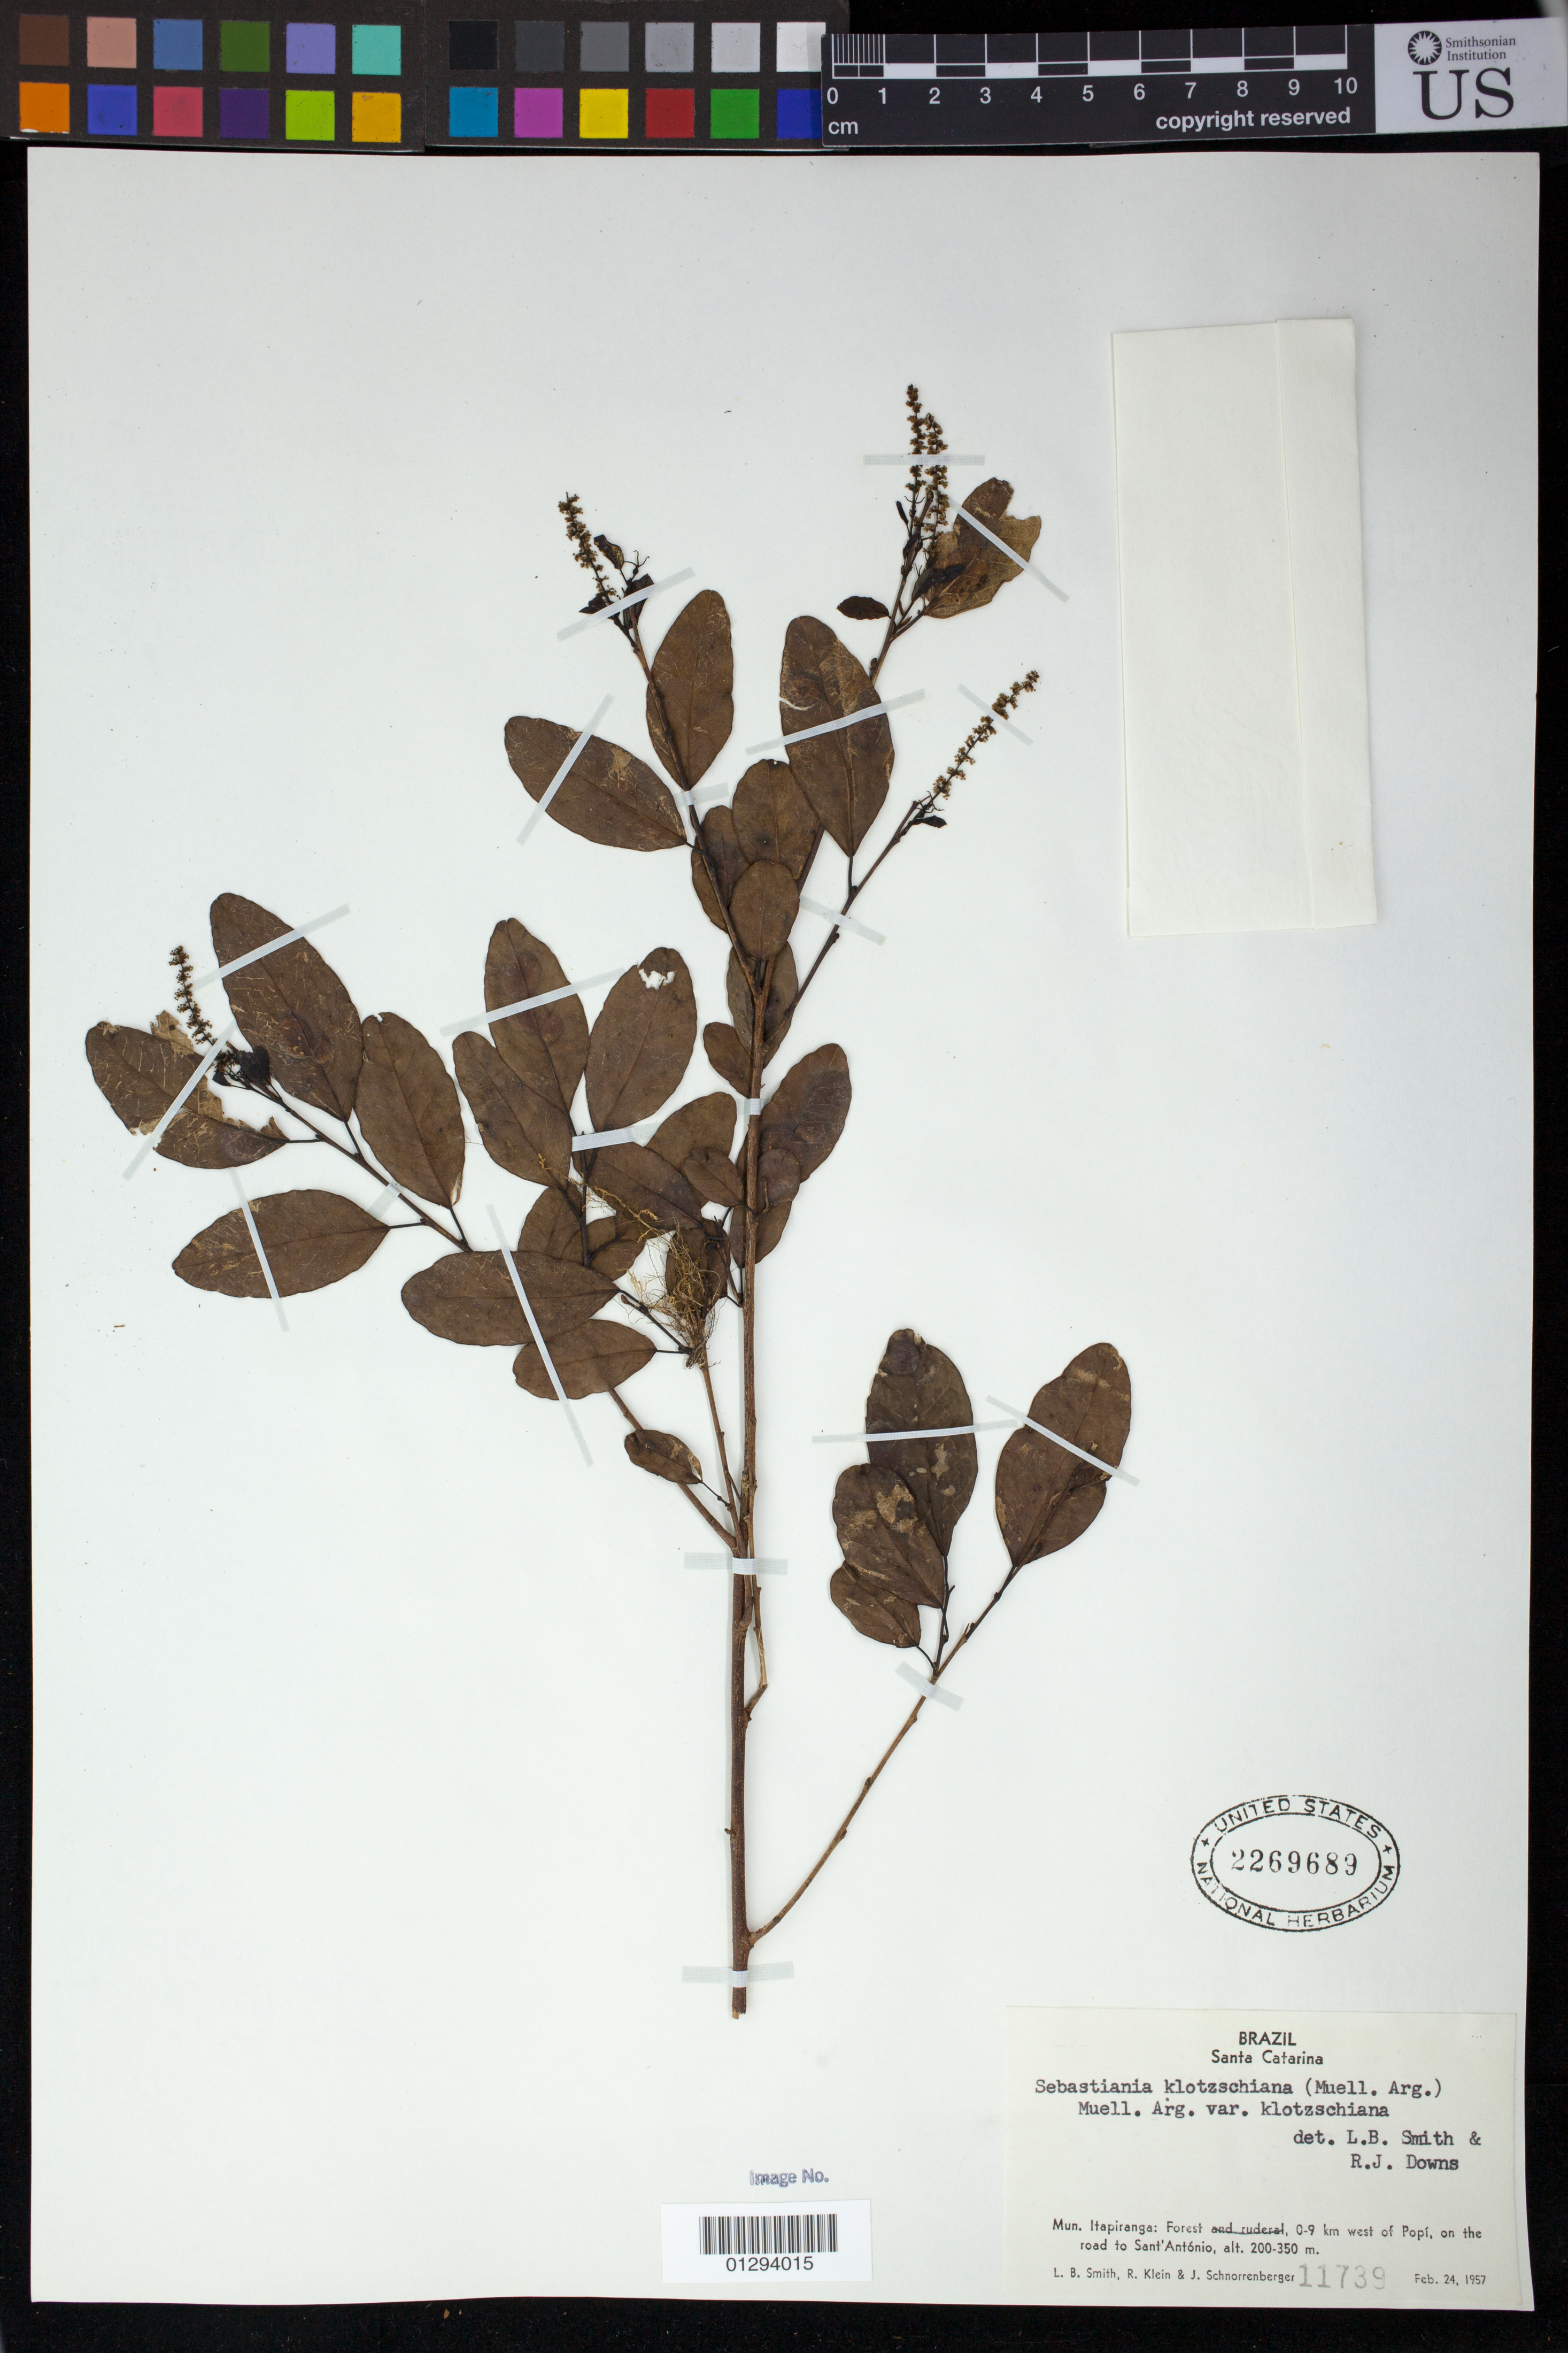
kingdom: Plantae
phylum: Tracheophyta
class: Magnoliopsida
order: Malpighiales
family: Euphorbiaceae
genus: Sebastiania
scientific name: Sebastiania commersoniana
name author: (Baill.) L.B. Sm. & Downs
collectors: L. Smith, R. M. Klein & J. Schnorrenberger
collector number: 11739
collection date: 1957-02-24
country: Brazil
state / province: Santa Catarina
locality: Mun Itapiranga: Forest 0-9 km west of Popi, in the road to Sant'Antonio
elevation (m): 200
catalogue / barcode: US 2269689